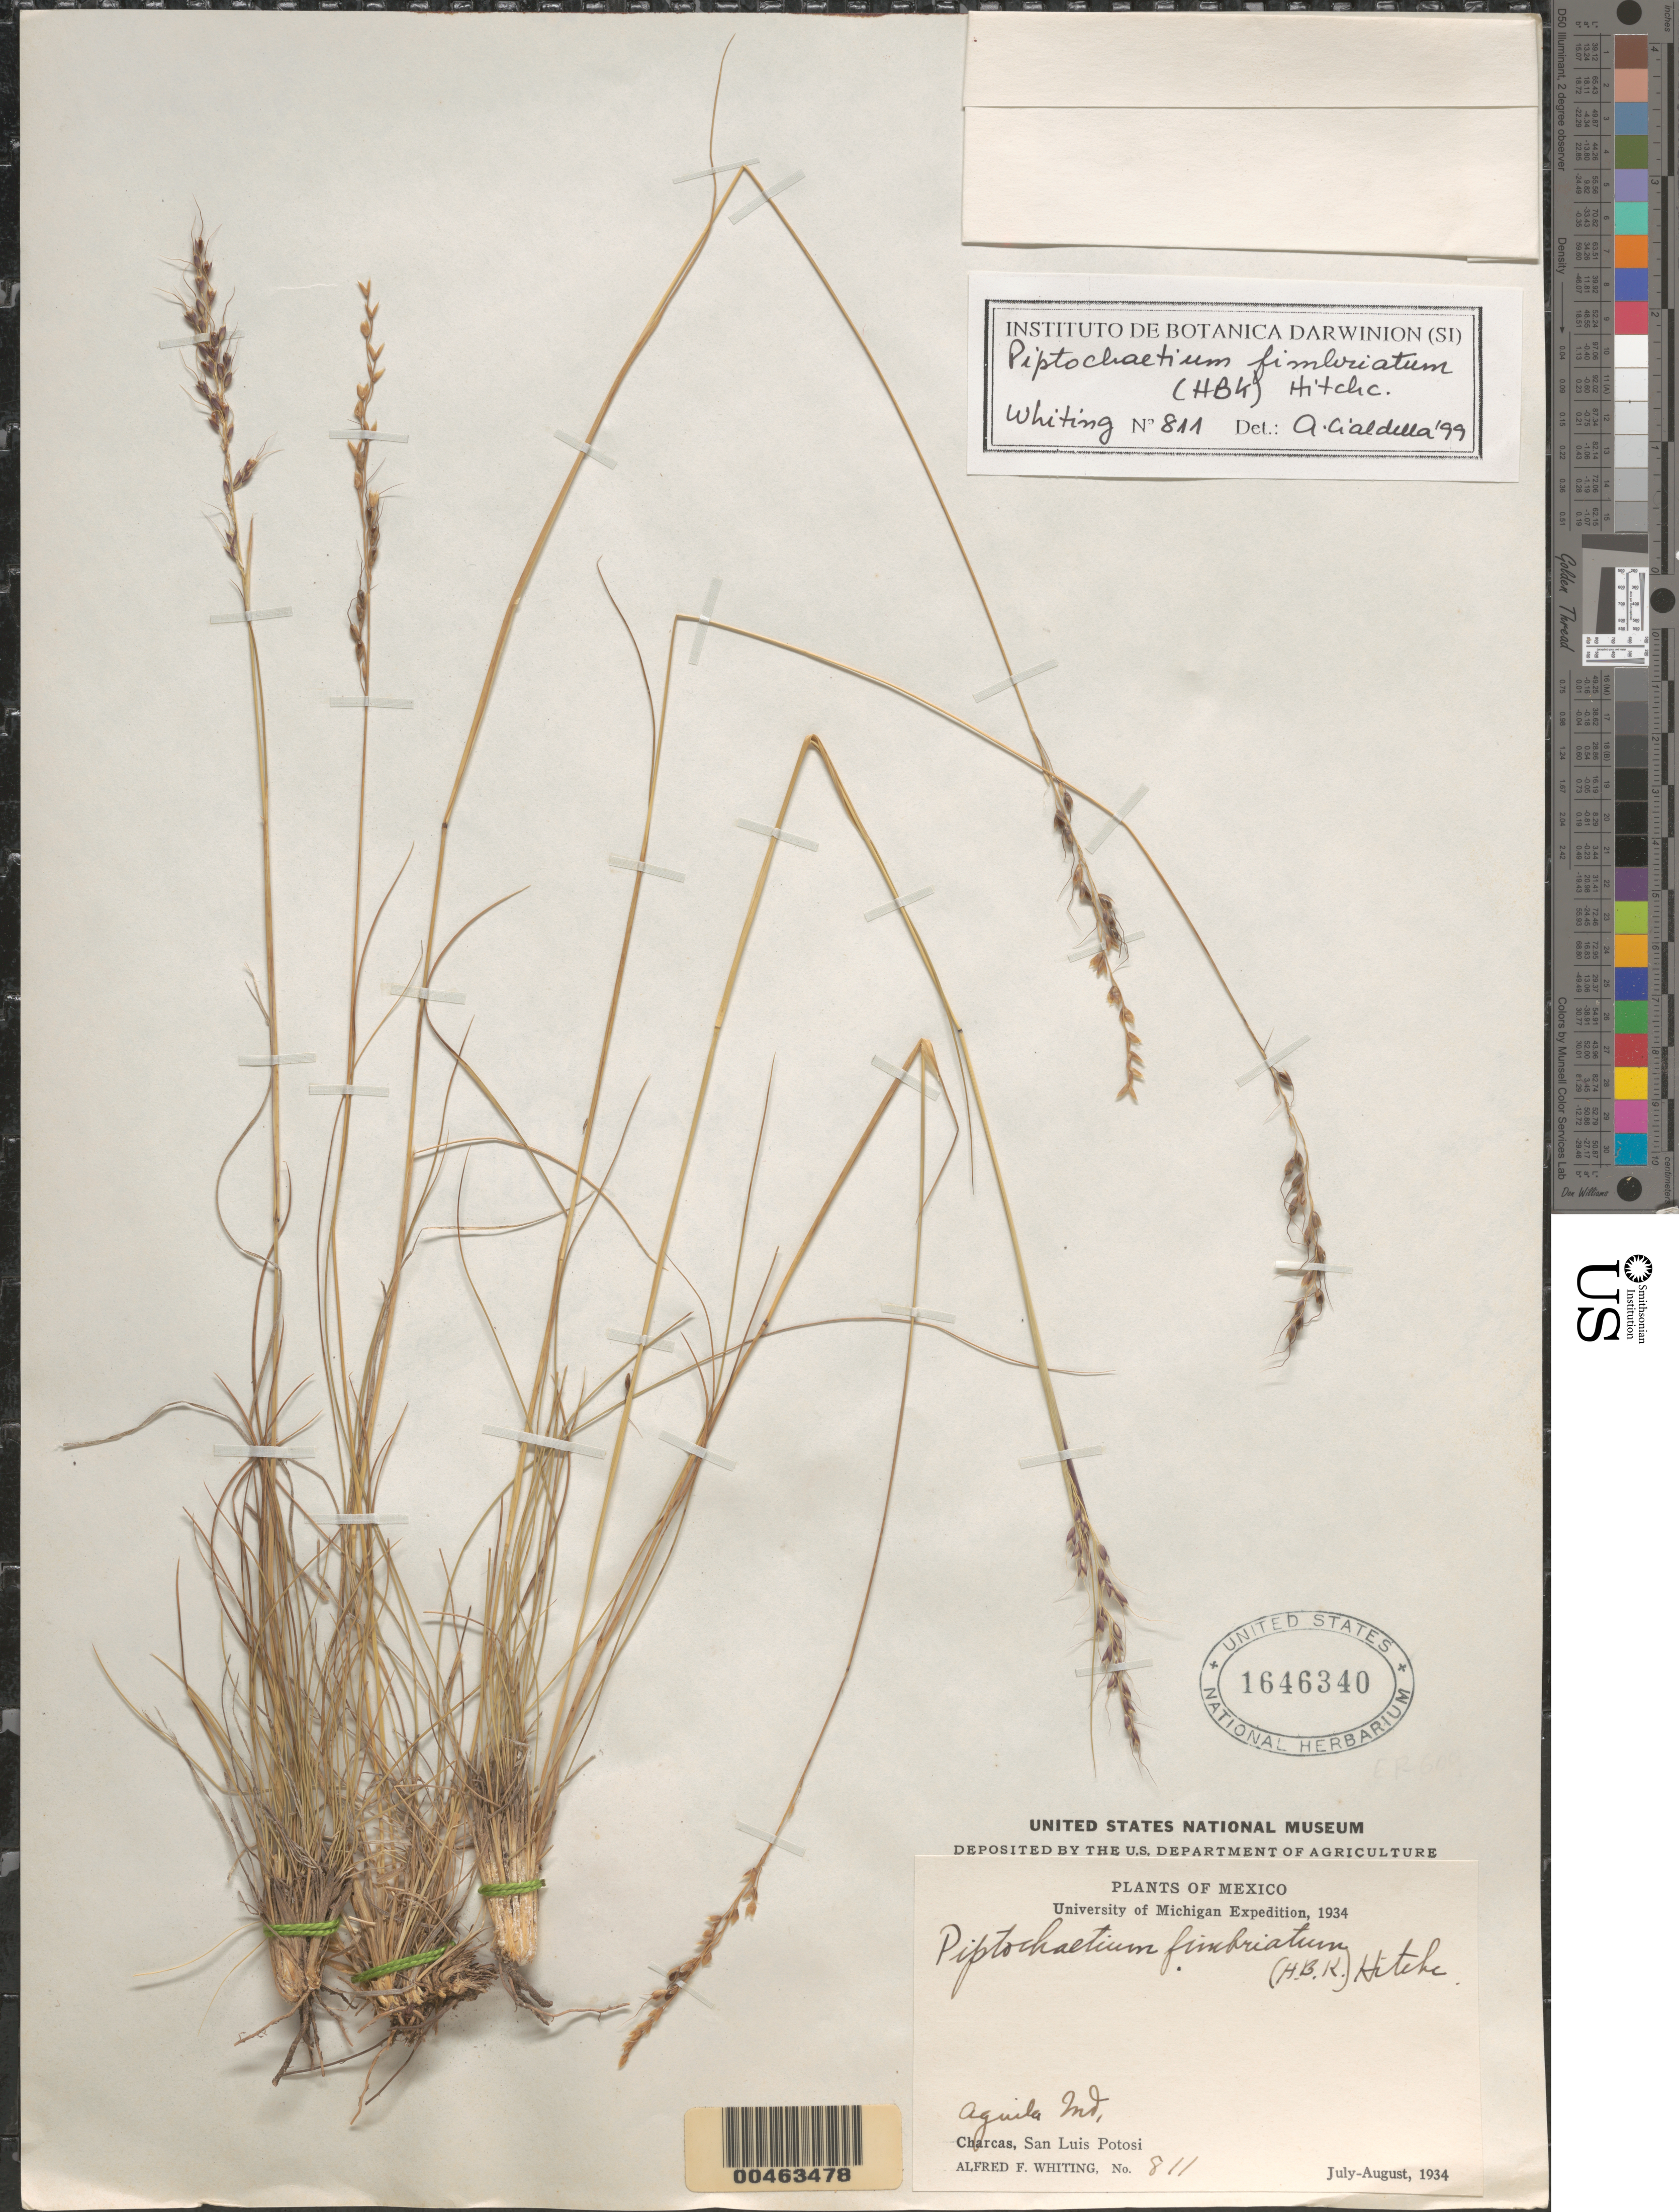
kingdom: Plantae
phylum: Tracheophyta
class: Liliopsida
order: Poales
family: Poaceae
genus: Piptochaetium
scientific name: Piptochaetium fimbriatum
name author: (Kunth) Hitchc.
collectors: A. F. Whiting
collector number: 811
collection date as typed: Jul 1934 to Aug 1934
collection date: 1934-07/1934-08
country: Mexico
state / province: San Luis Potosi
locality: Charcas, Aguila Mt.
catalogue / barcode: US 1646340